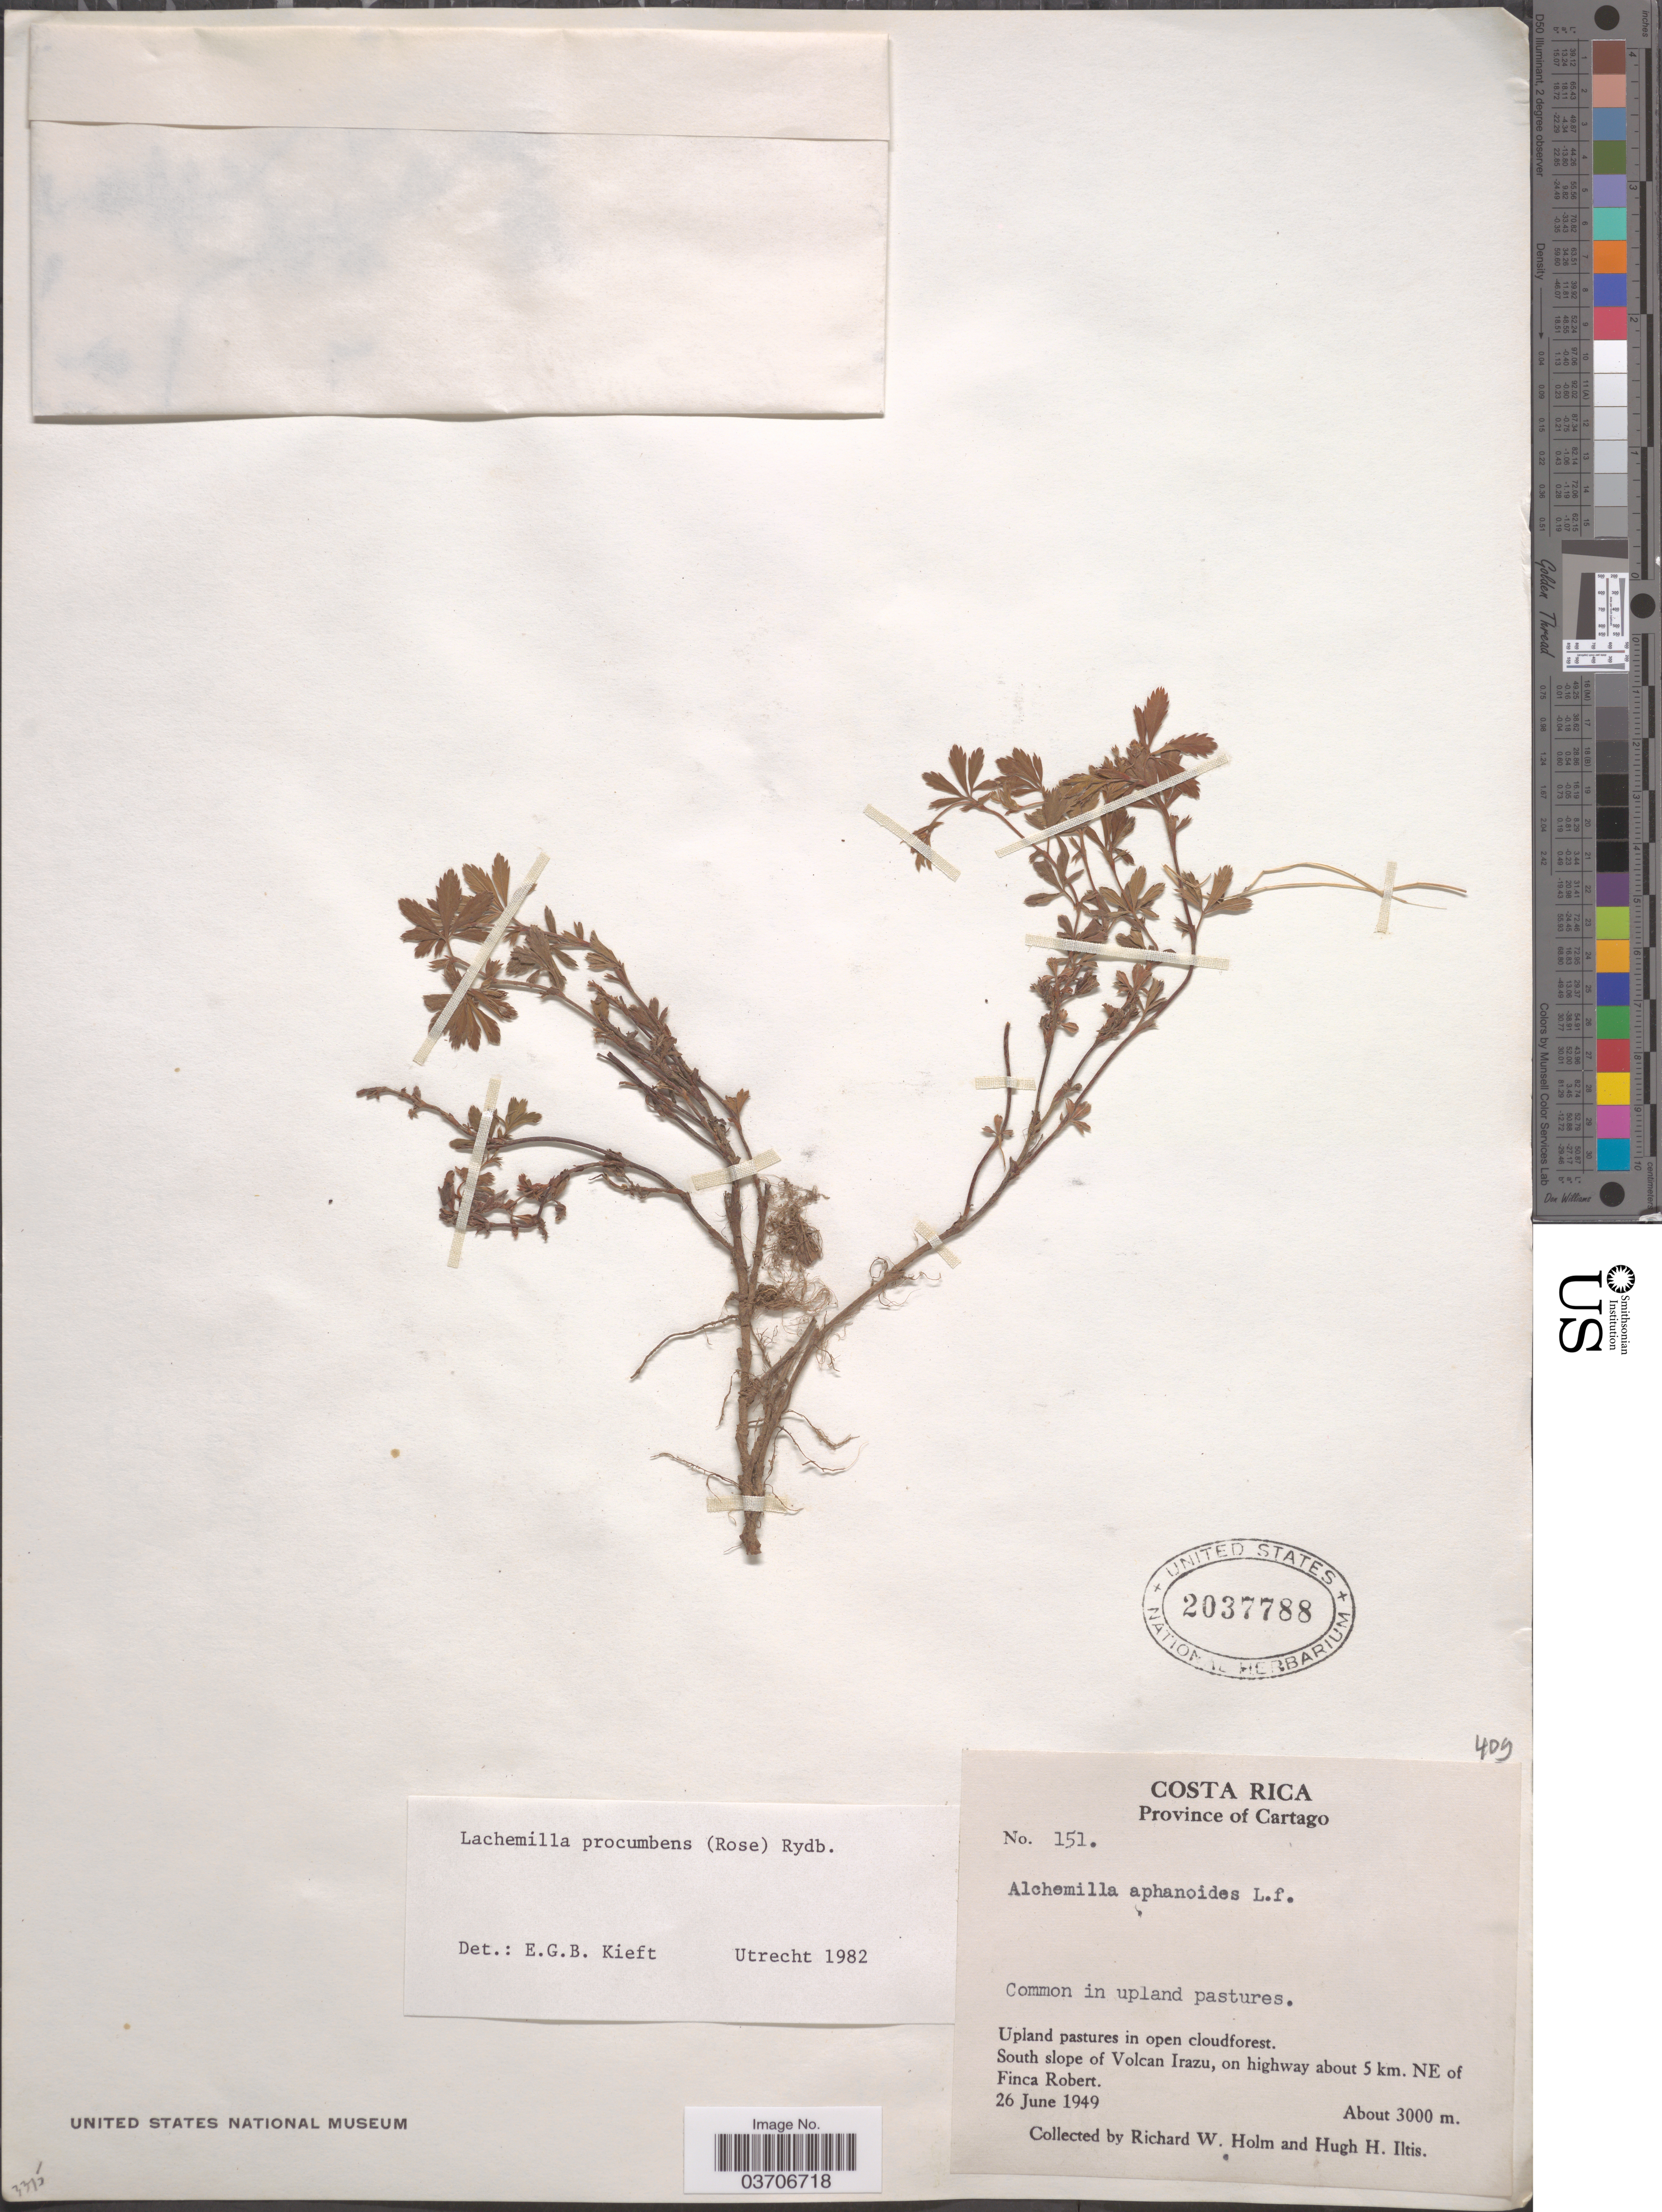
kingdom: Plantae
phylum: Tracheophyta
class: Magnoliopsida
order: Rosales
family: Rosaceae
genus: Lachemilla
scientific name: Lachemilla procumbens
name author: (Rose) Rydb.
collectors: R. W. Holm & H. Iltis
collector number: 151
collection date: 1949-06-26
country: Costa Rica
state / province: Cartago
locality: South slope of Volcan Irazu, on highway about 5 km. NE of Finca Robert.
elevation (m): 3000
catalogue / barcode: US 2037788